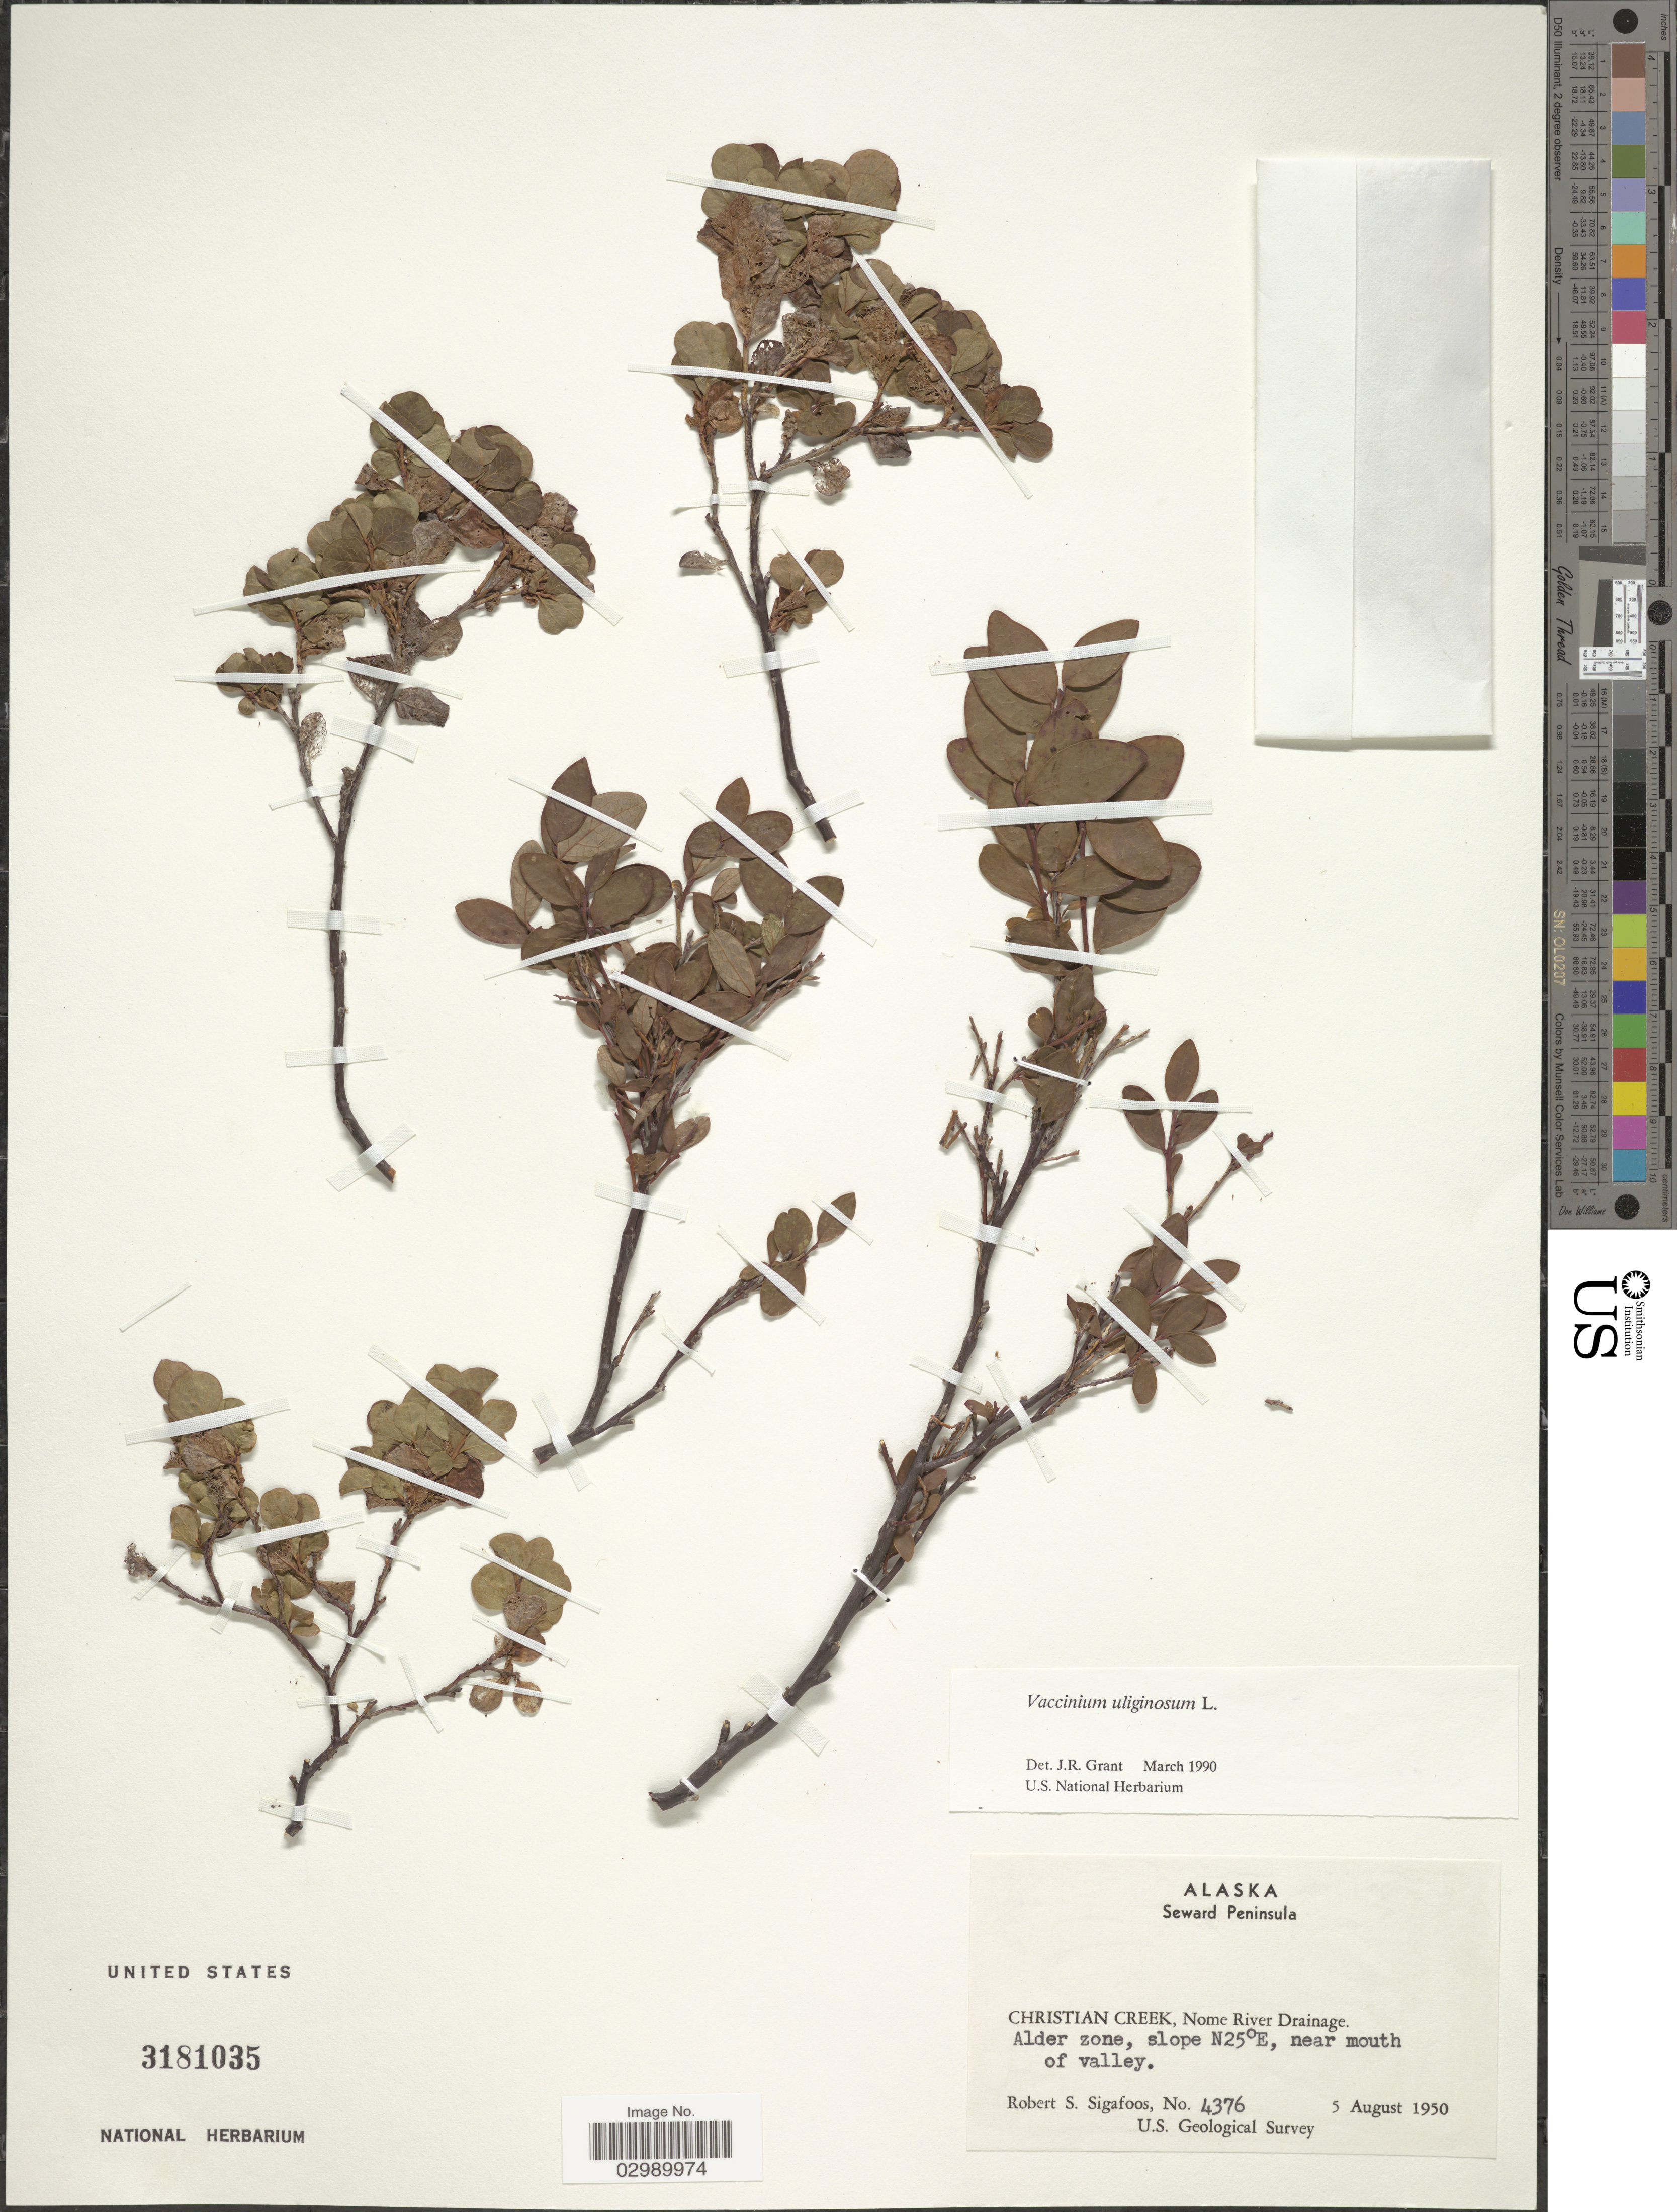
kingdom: Plantae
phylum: Tracheophyta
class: Magnoliopsida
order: Ericales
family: Ericaceae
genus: Vaccinium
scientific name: Vaccinium uliginosum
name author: L.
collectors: R. Sigafoos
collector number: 4376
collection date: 1950-08-05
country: United States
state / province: Alaska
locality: Seward Peninsula, Christian Creek, Nome River Drainage, Alder zone, slope 25°E, near mouth of valley.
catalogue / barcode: US 3181035